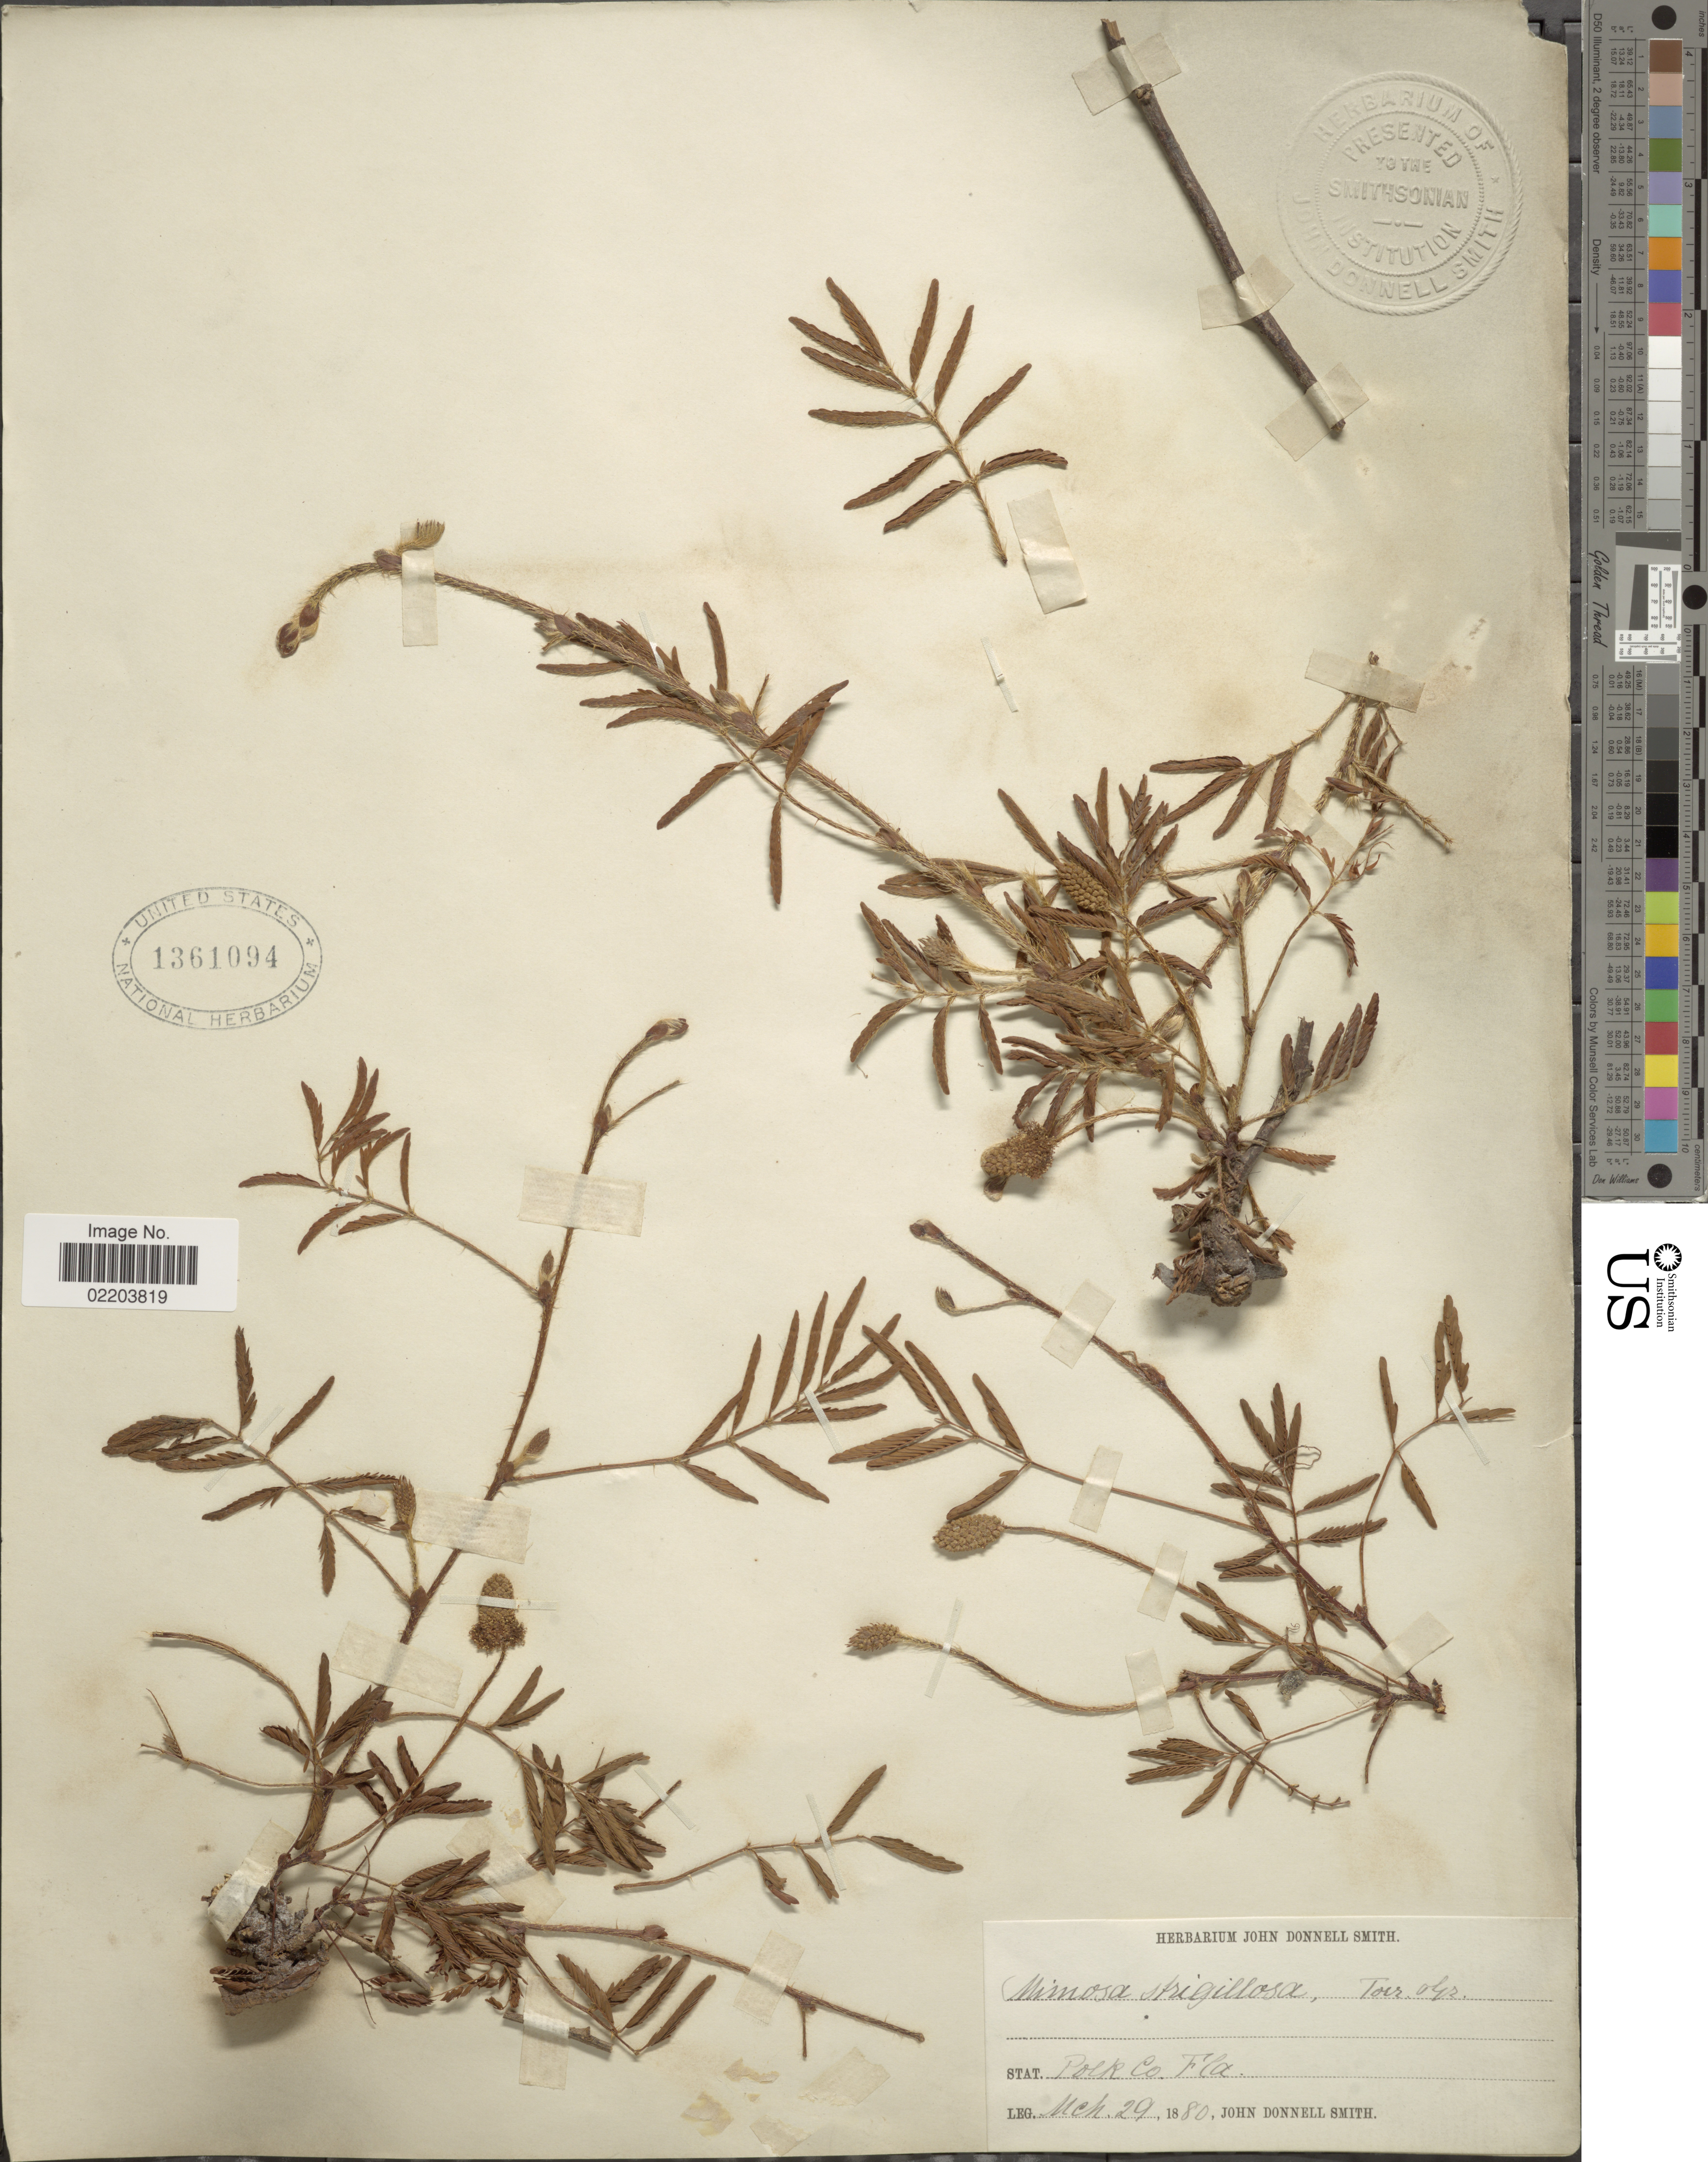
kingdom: Plantae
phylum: Tracheophyta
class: Magnoliopsida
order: Fabales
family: Fabaceae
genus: Mimosa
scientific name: Mimosa strigillosa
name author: Torr. & A. Gray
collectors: J. Donnell Smith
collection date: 1880-03-29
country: United States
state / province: Florida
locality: Polk Co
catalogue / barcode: US 1361094